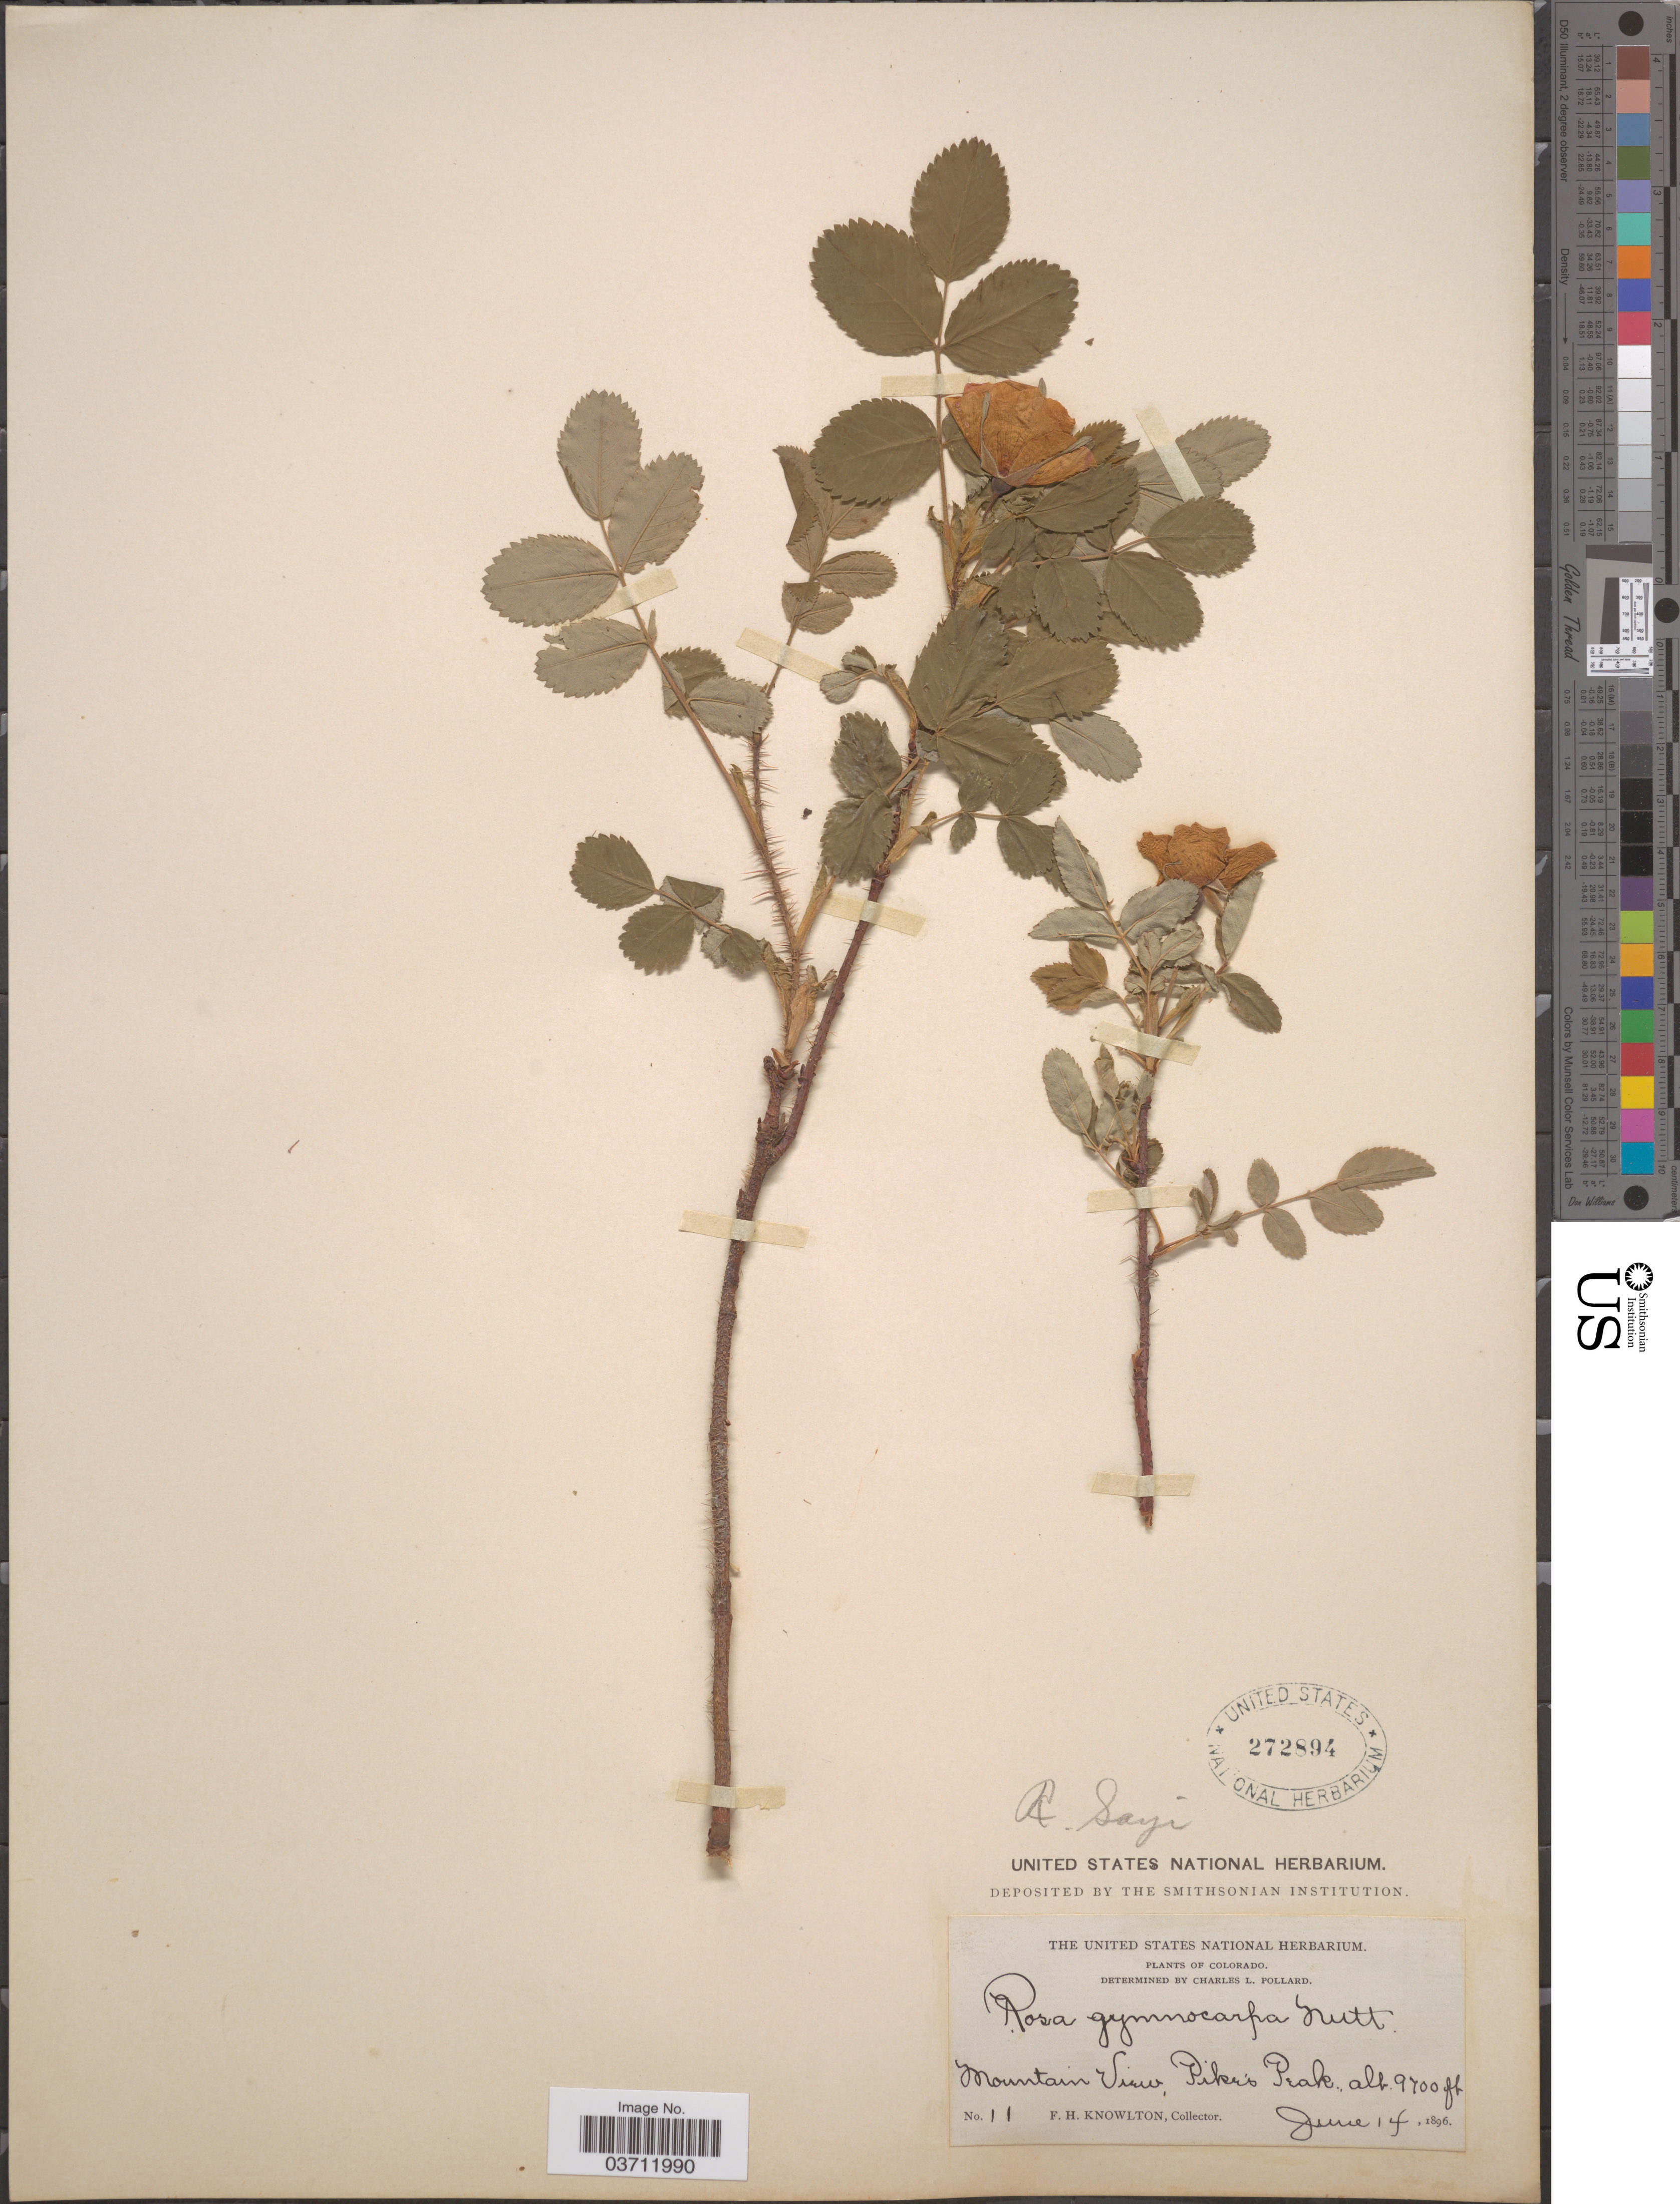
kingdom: Plantae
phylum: Tracheophyta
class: Magnoliopsida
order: Rosales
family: Rosaceae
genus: Rosa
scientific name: Rosa sayi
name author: Schwein.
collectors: F. H. Knowlton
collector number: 11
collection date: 1896-06-14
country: United States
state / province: Colorado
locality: Mountain View, Pike's Peak.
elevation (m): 2957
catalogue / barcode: US 272894